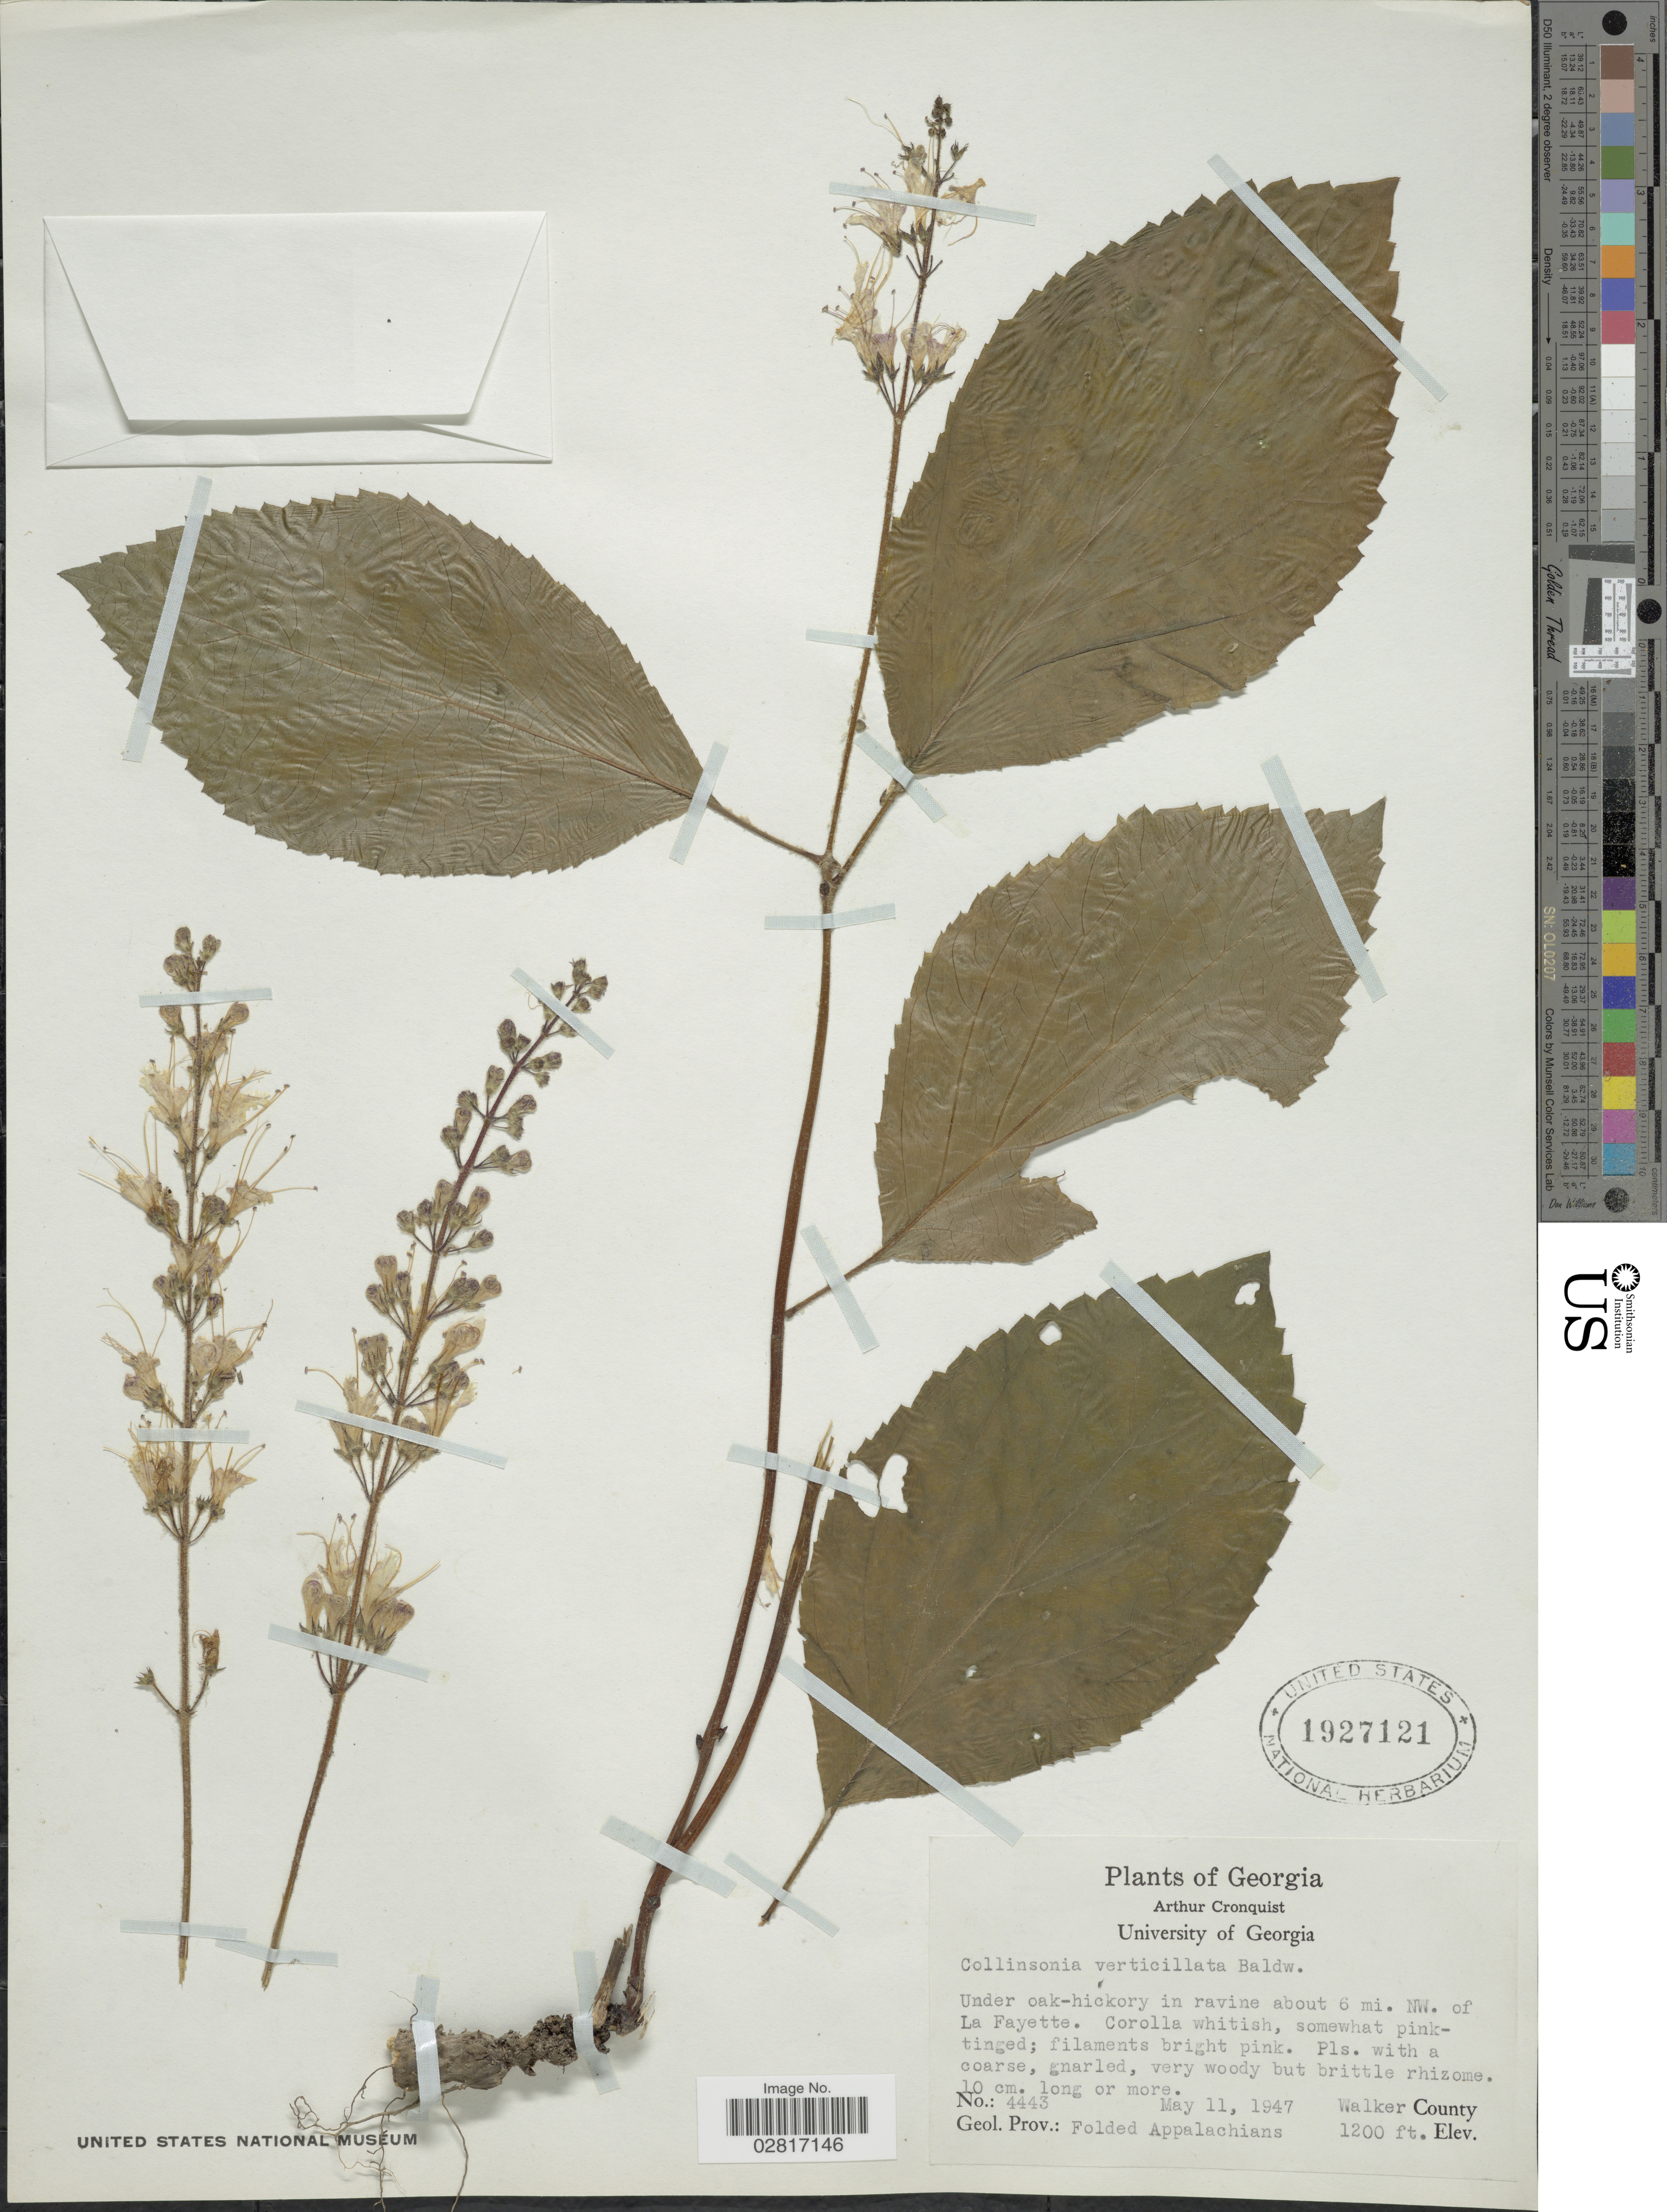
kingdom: Plantae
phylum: Tracheophyta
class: Magnoliopsida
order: Lamiales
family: Lamiaceae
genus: Collinsonia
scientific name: Collinsonia verticillata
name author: Baldwin ex Elliott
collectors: A. J. Cronquist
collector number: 4443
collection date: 1947-05-11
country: United States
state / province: Georgia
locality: About 6 mi. NW. of La Fayette, Walker County, Geol. Prov.: Folded Appalachians.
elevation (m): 366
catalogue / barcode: US 1927121